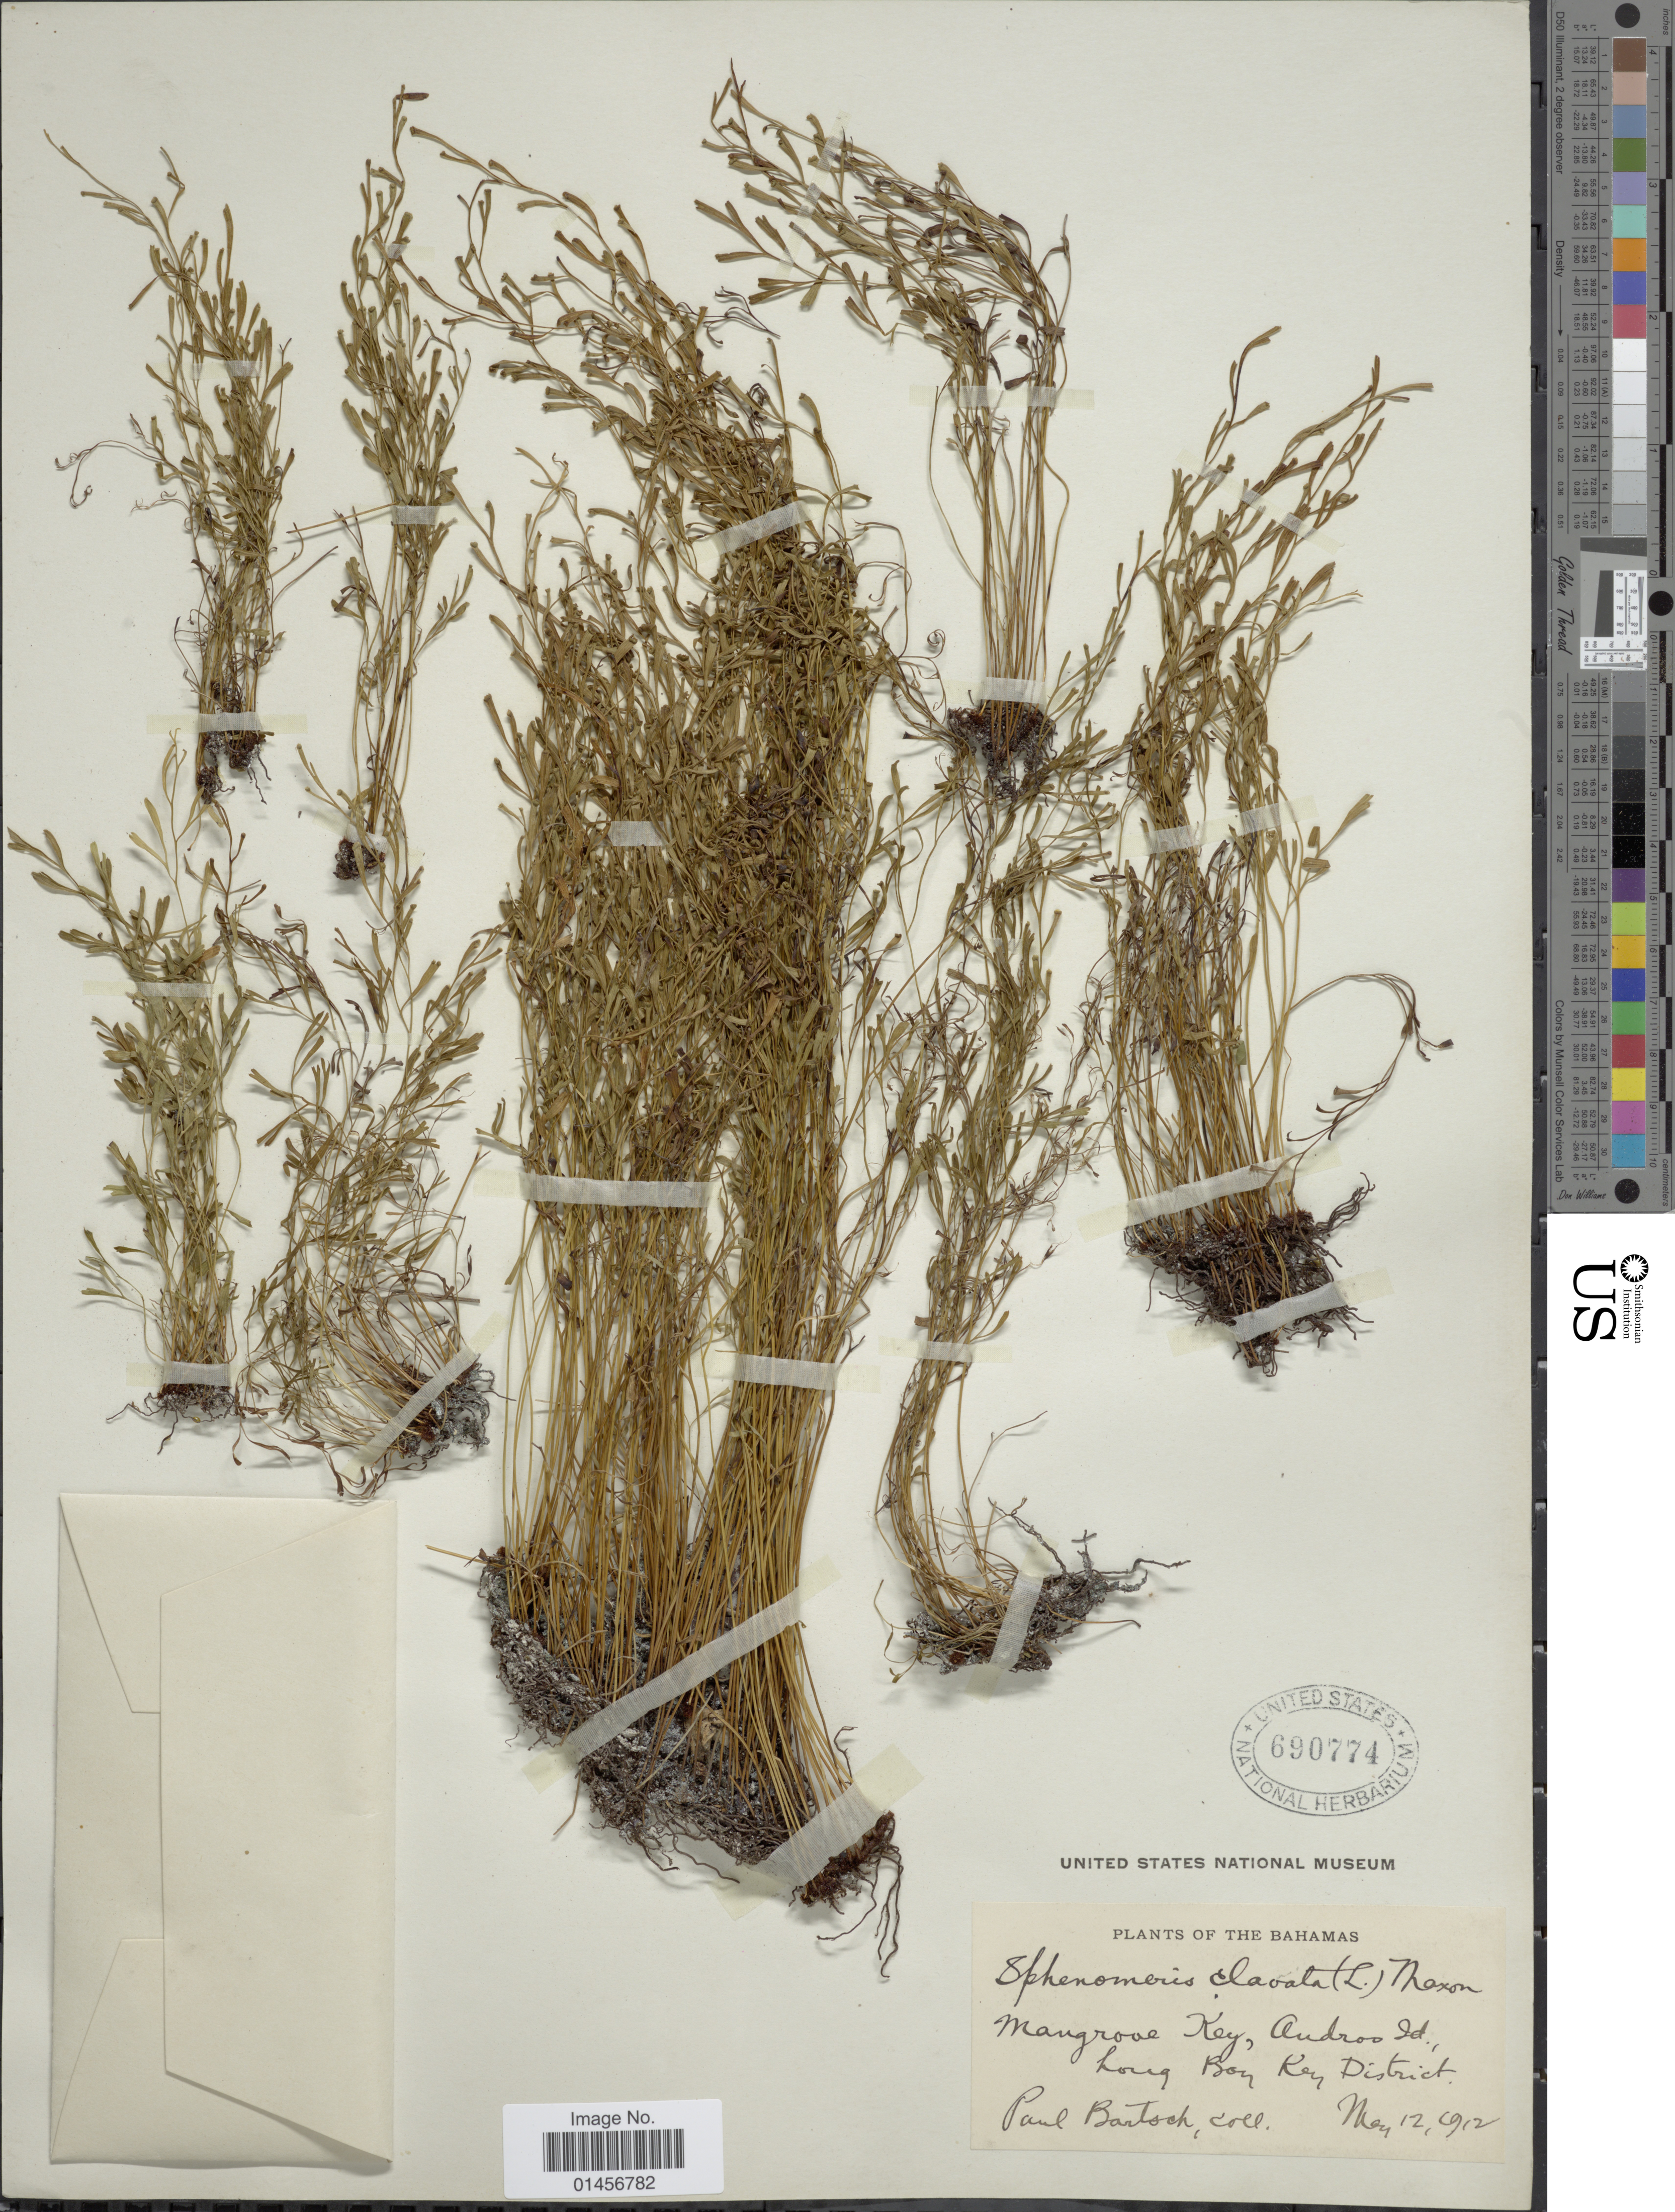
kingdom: Plantae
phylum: Tracheophyta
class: Polypodiopsida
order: Polypodiales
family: Lindsaeaceae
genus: Sphenomeris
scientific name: Sphenomeris clavata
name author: (L.) Maxon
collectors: P. Bartsch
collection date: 1912-05-12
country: Bahamas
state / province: Acklins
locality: Bahamas, Mangrove Key, Audroo Id., Long Bay Key District.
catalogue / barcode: US 690774